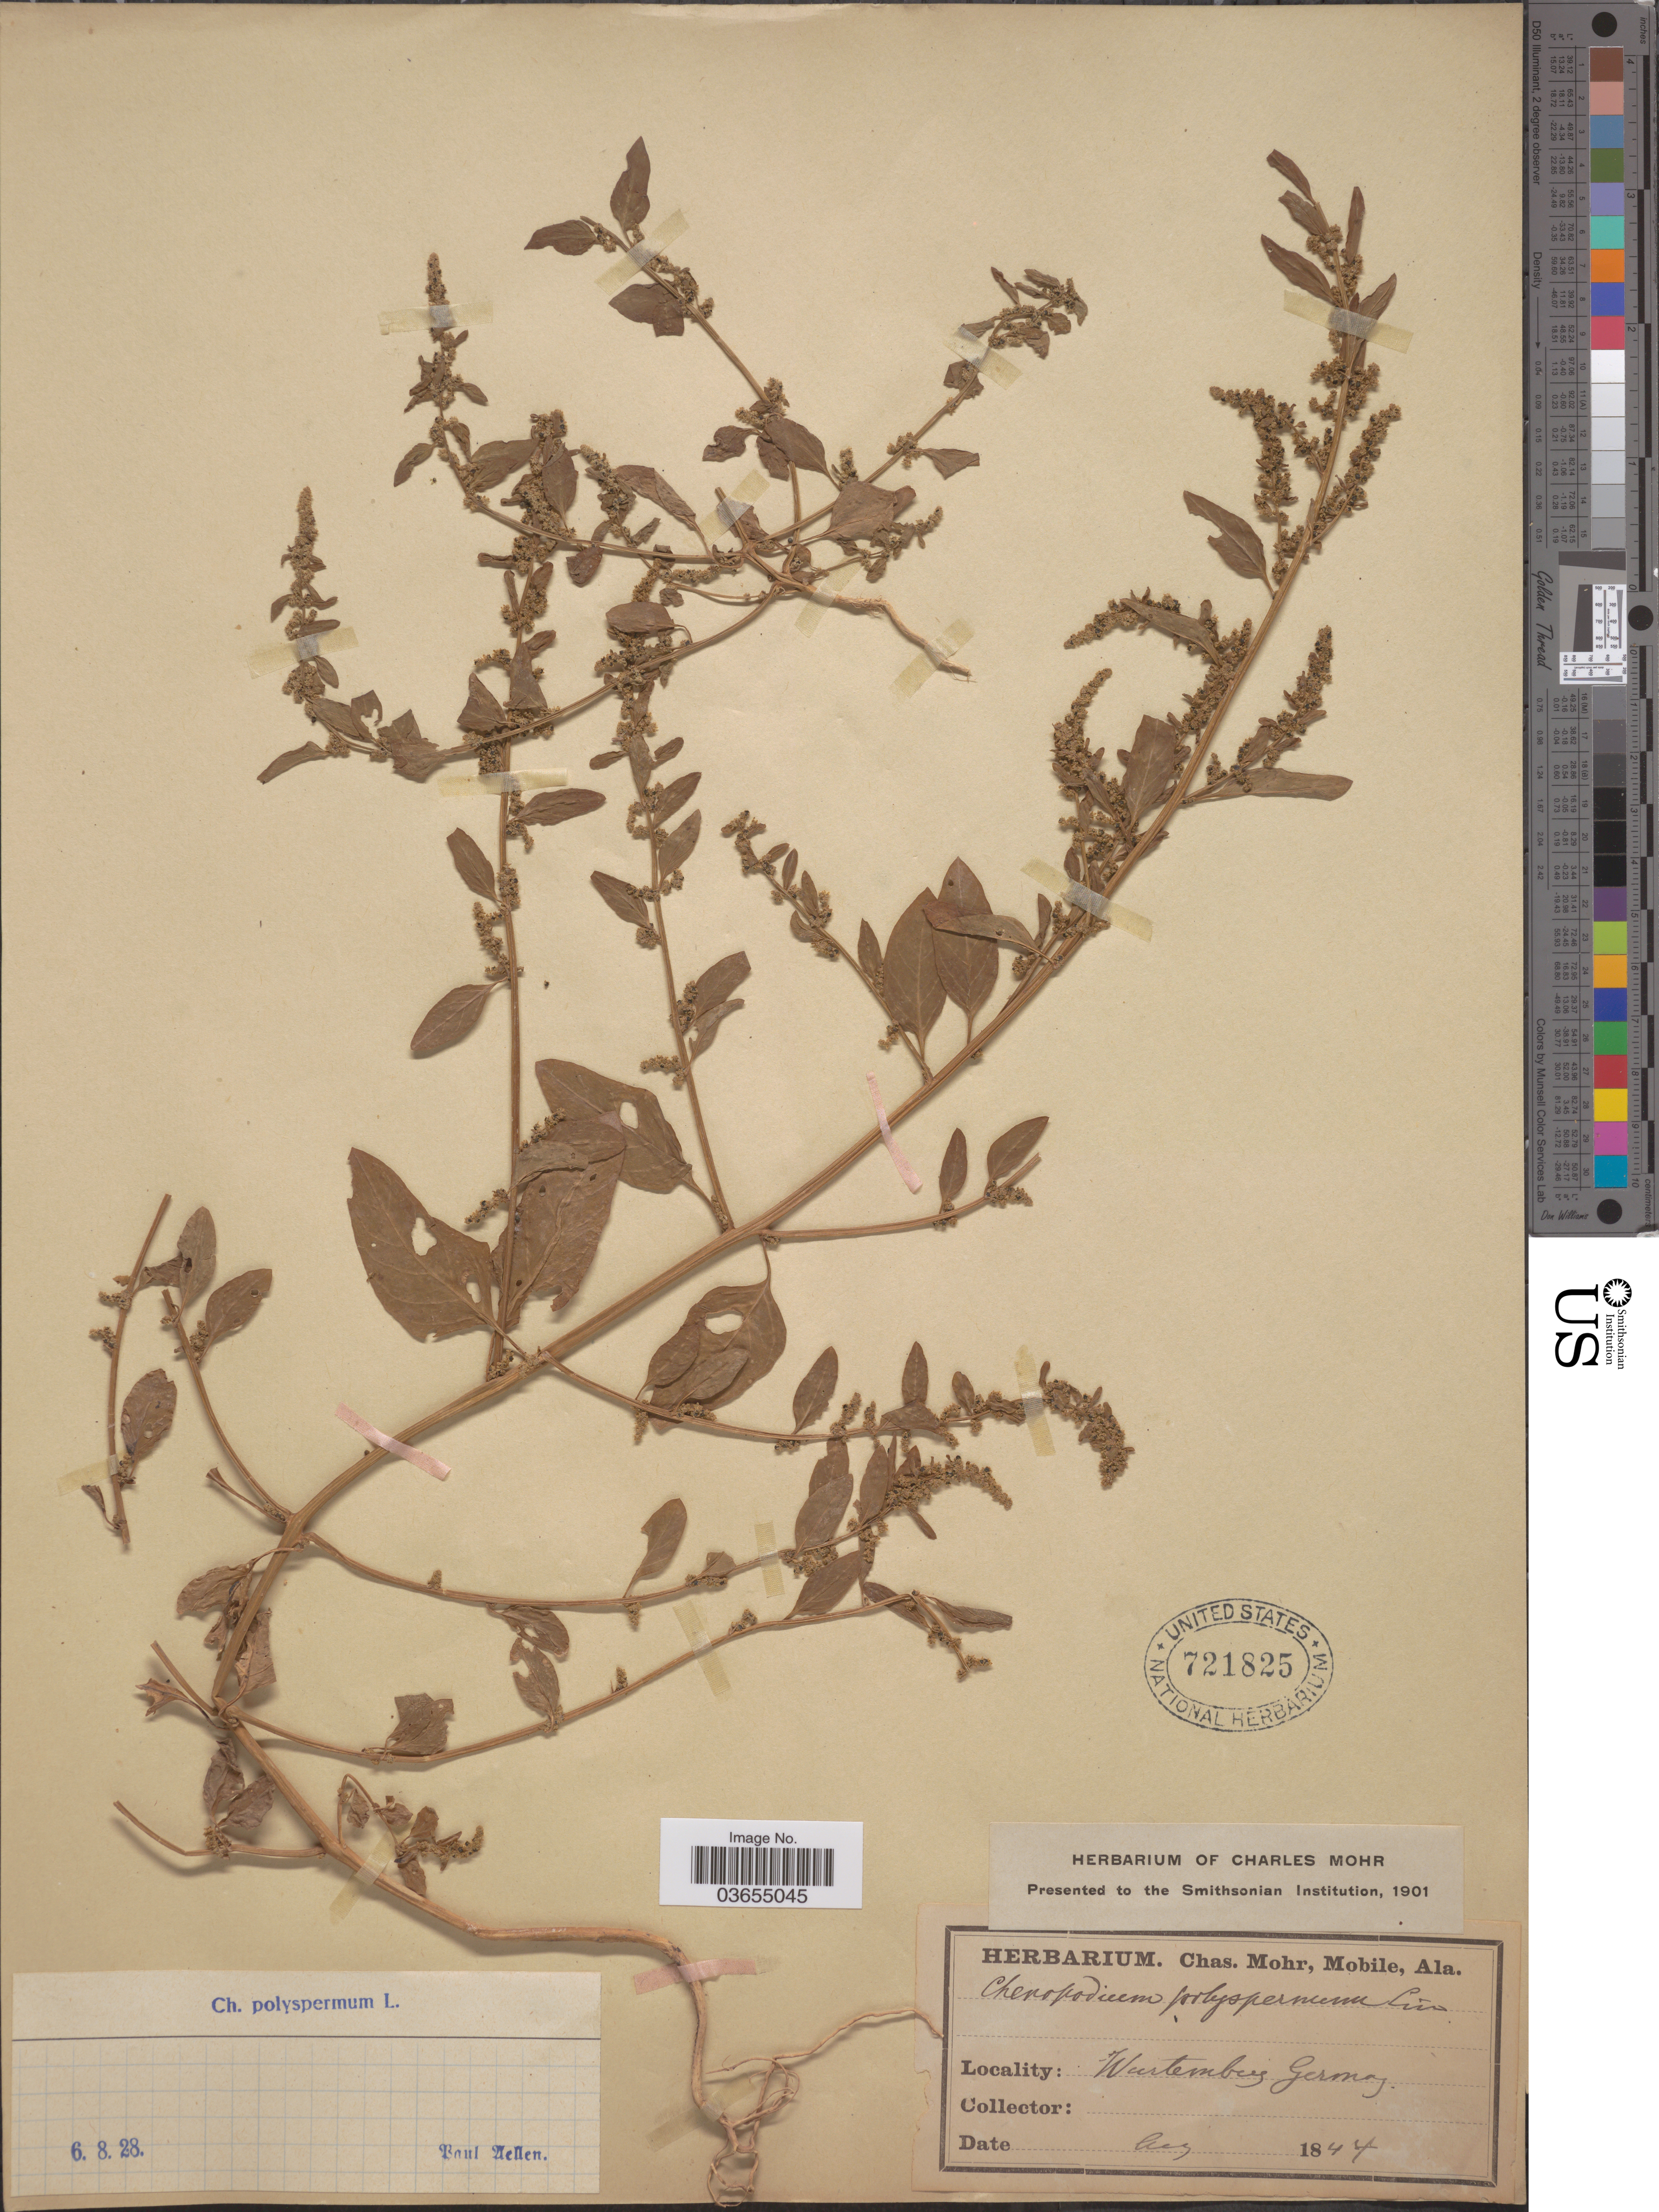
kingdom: Plantae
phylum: Tracheophyta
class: Magnoliopsida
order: Caryophyllales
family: Amaranthaceae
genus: Lipandra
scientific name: Lipandra polysperma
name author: (L.) S. Fuentes et al.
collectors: ex herb. Charles Mohr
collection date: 1844-08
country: Germany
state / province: Baden-Württemberg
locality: Wurtemberg.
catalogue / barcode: US 721825